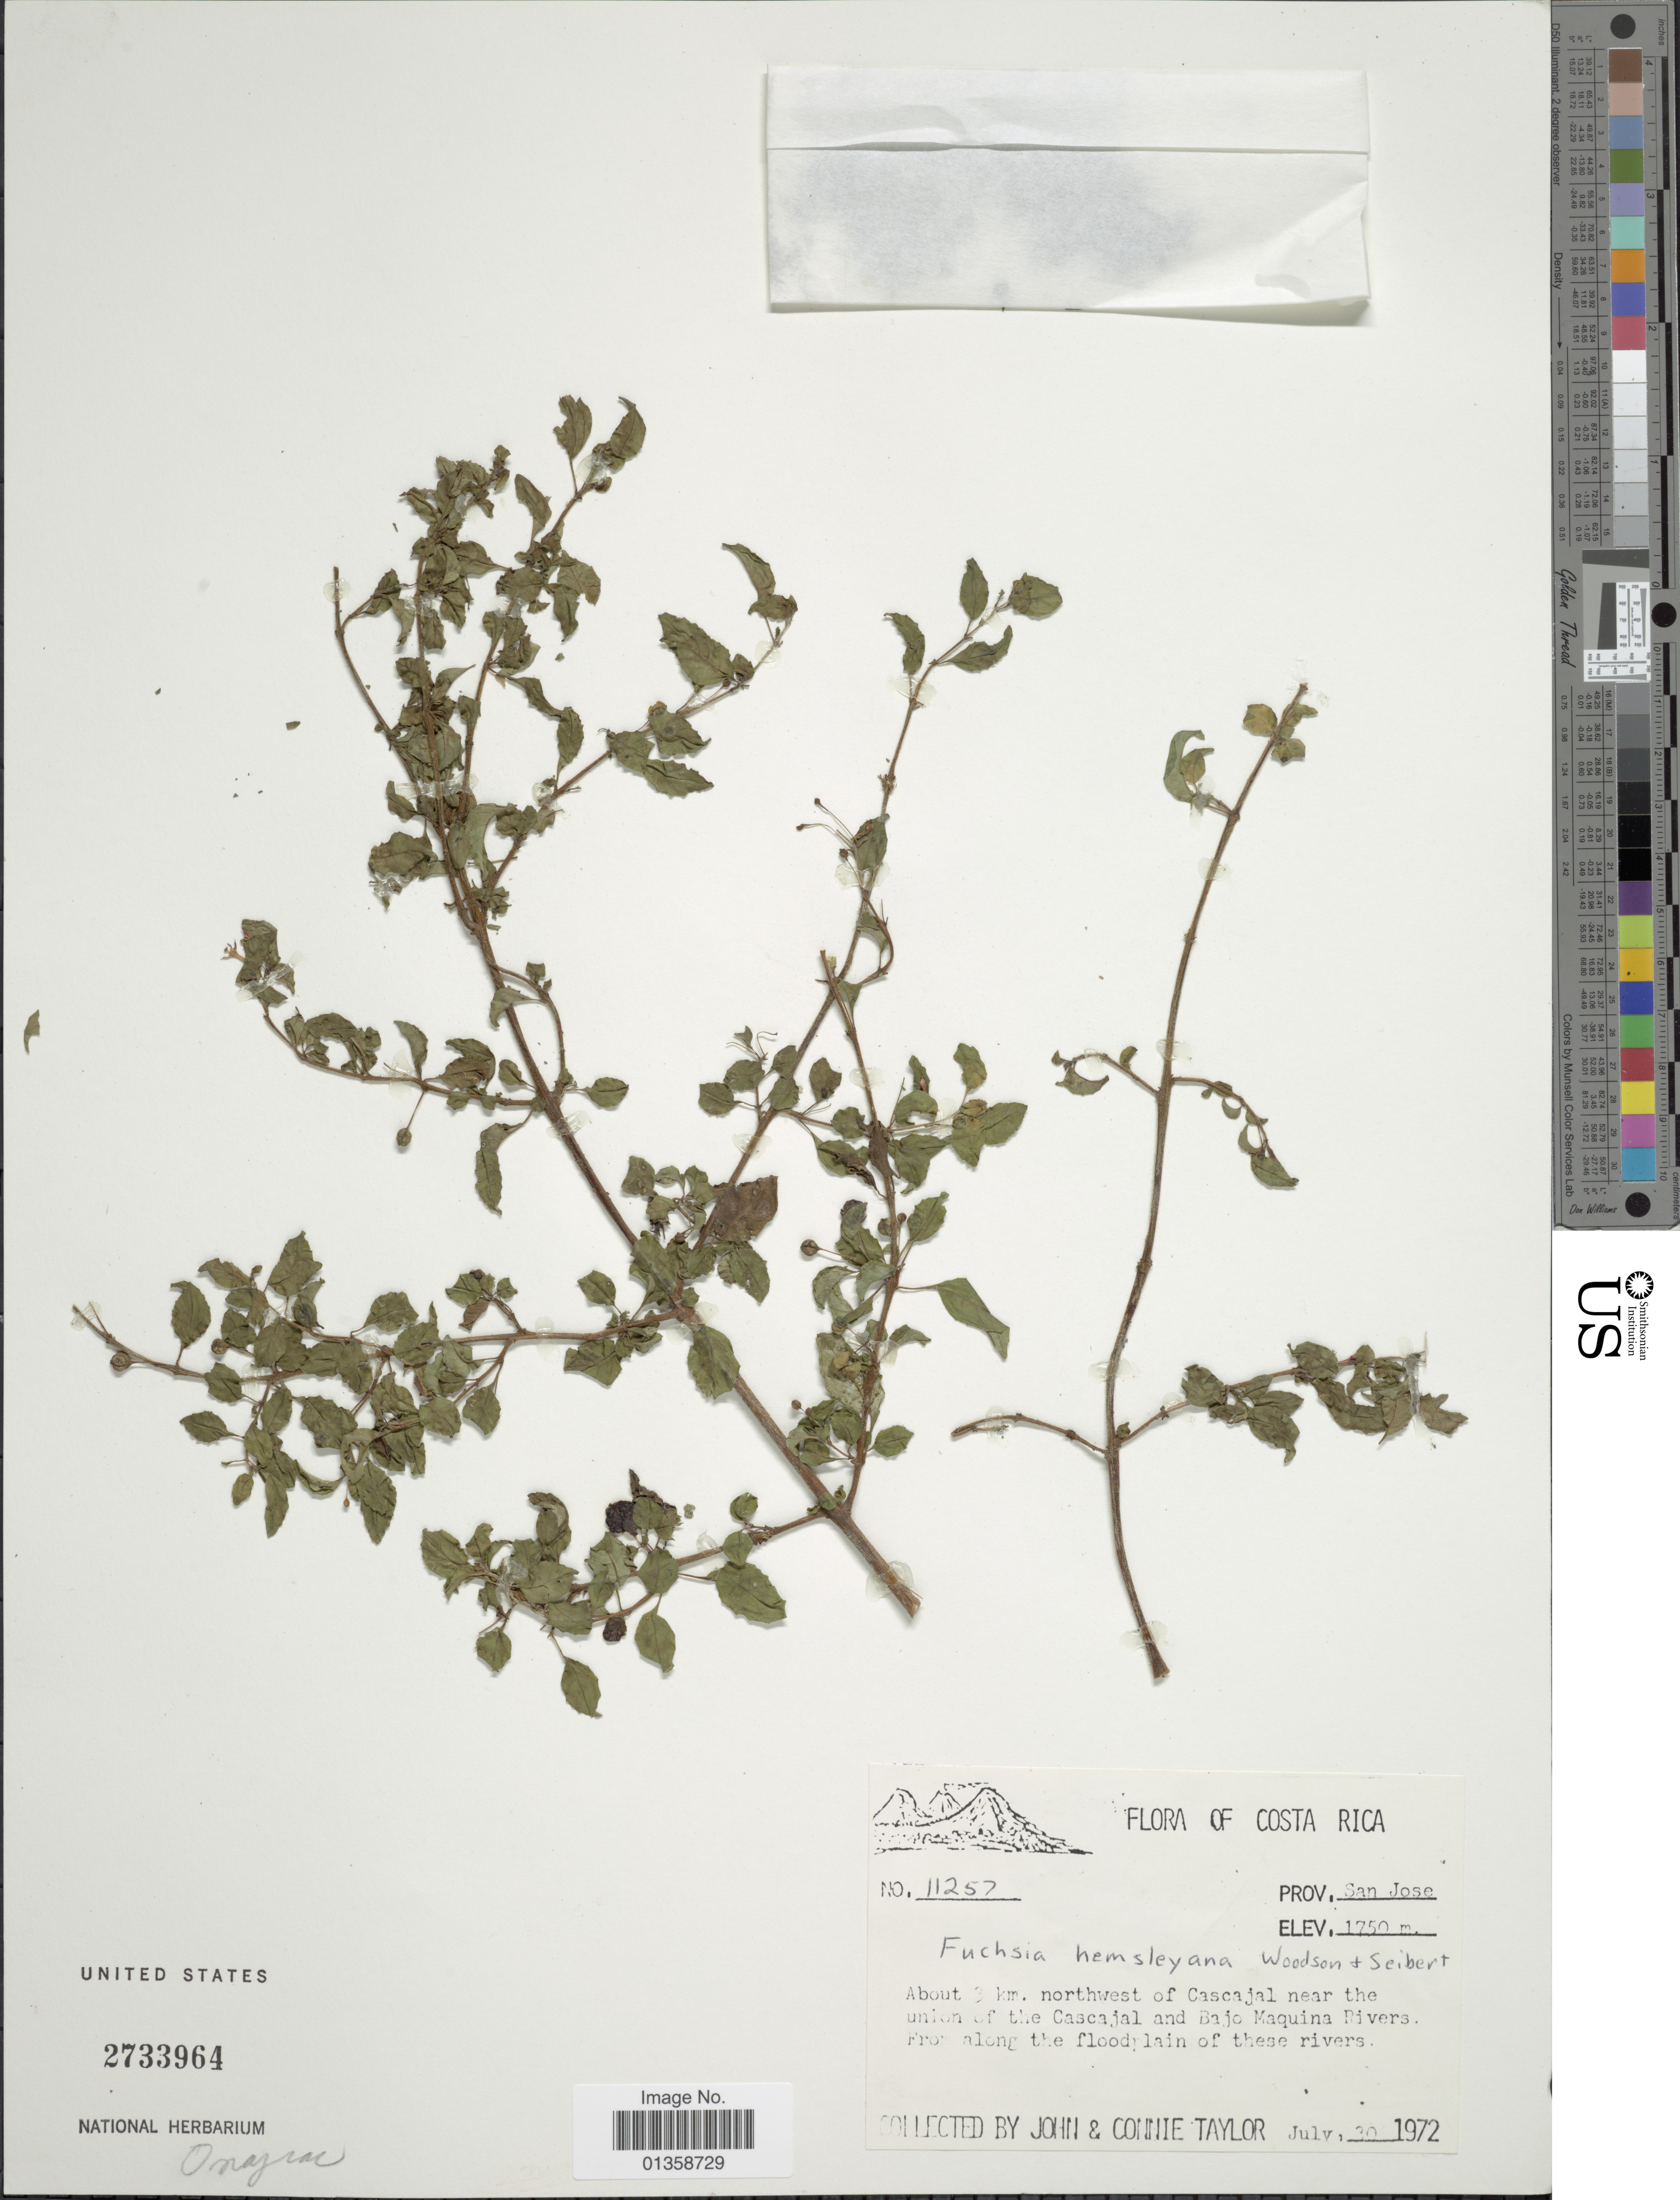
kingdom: Plantae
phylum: Tracheophyta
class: Magnoliopsida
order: Myrtales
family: Onagraceae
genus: Fuchsia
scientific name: Fuchsia microphylla subsp. hemsleyana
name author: (Woodson & Seibert) Breedlove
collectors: J. Taylor & C. Taylor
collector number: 11257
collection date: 1972-07-30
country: Costa Rica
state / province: San José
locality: About 3 km. northwest of Cascajal near the union of the Cascajal and Bajo Maquina Rivers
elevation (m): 1750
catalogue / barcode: US 2733964